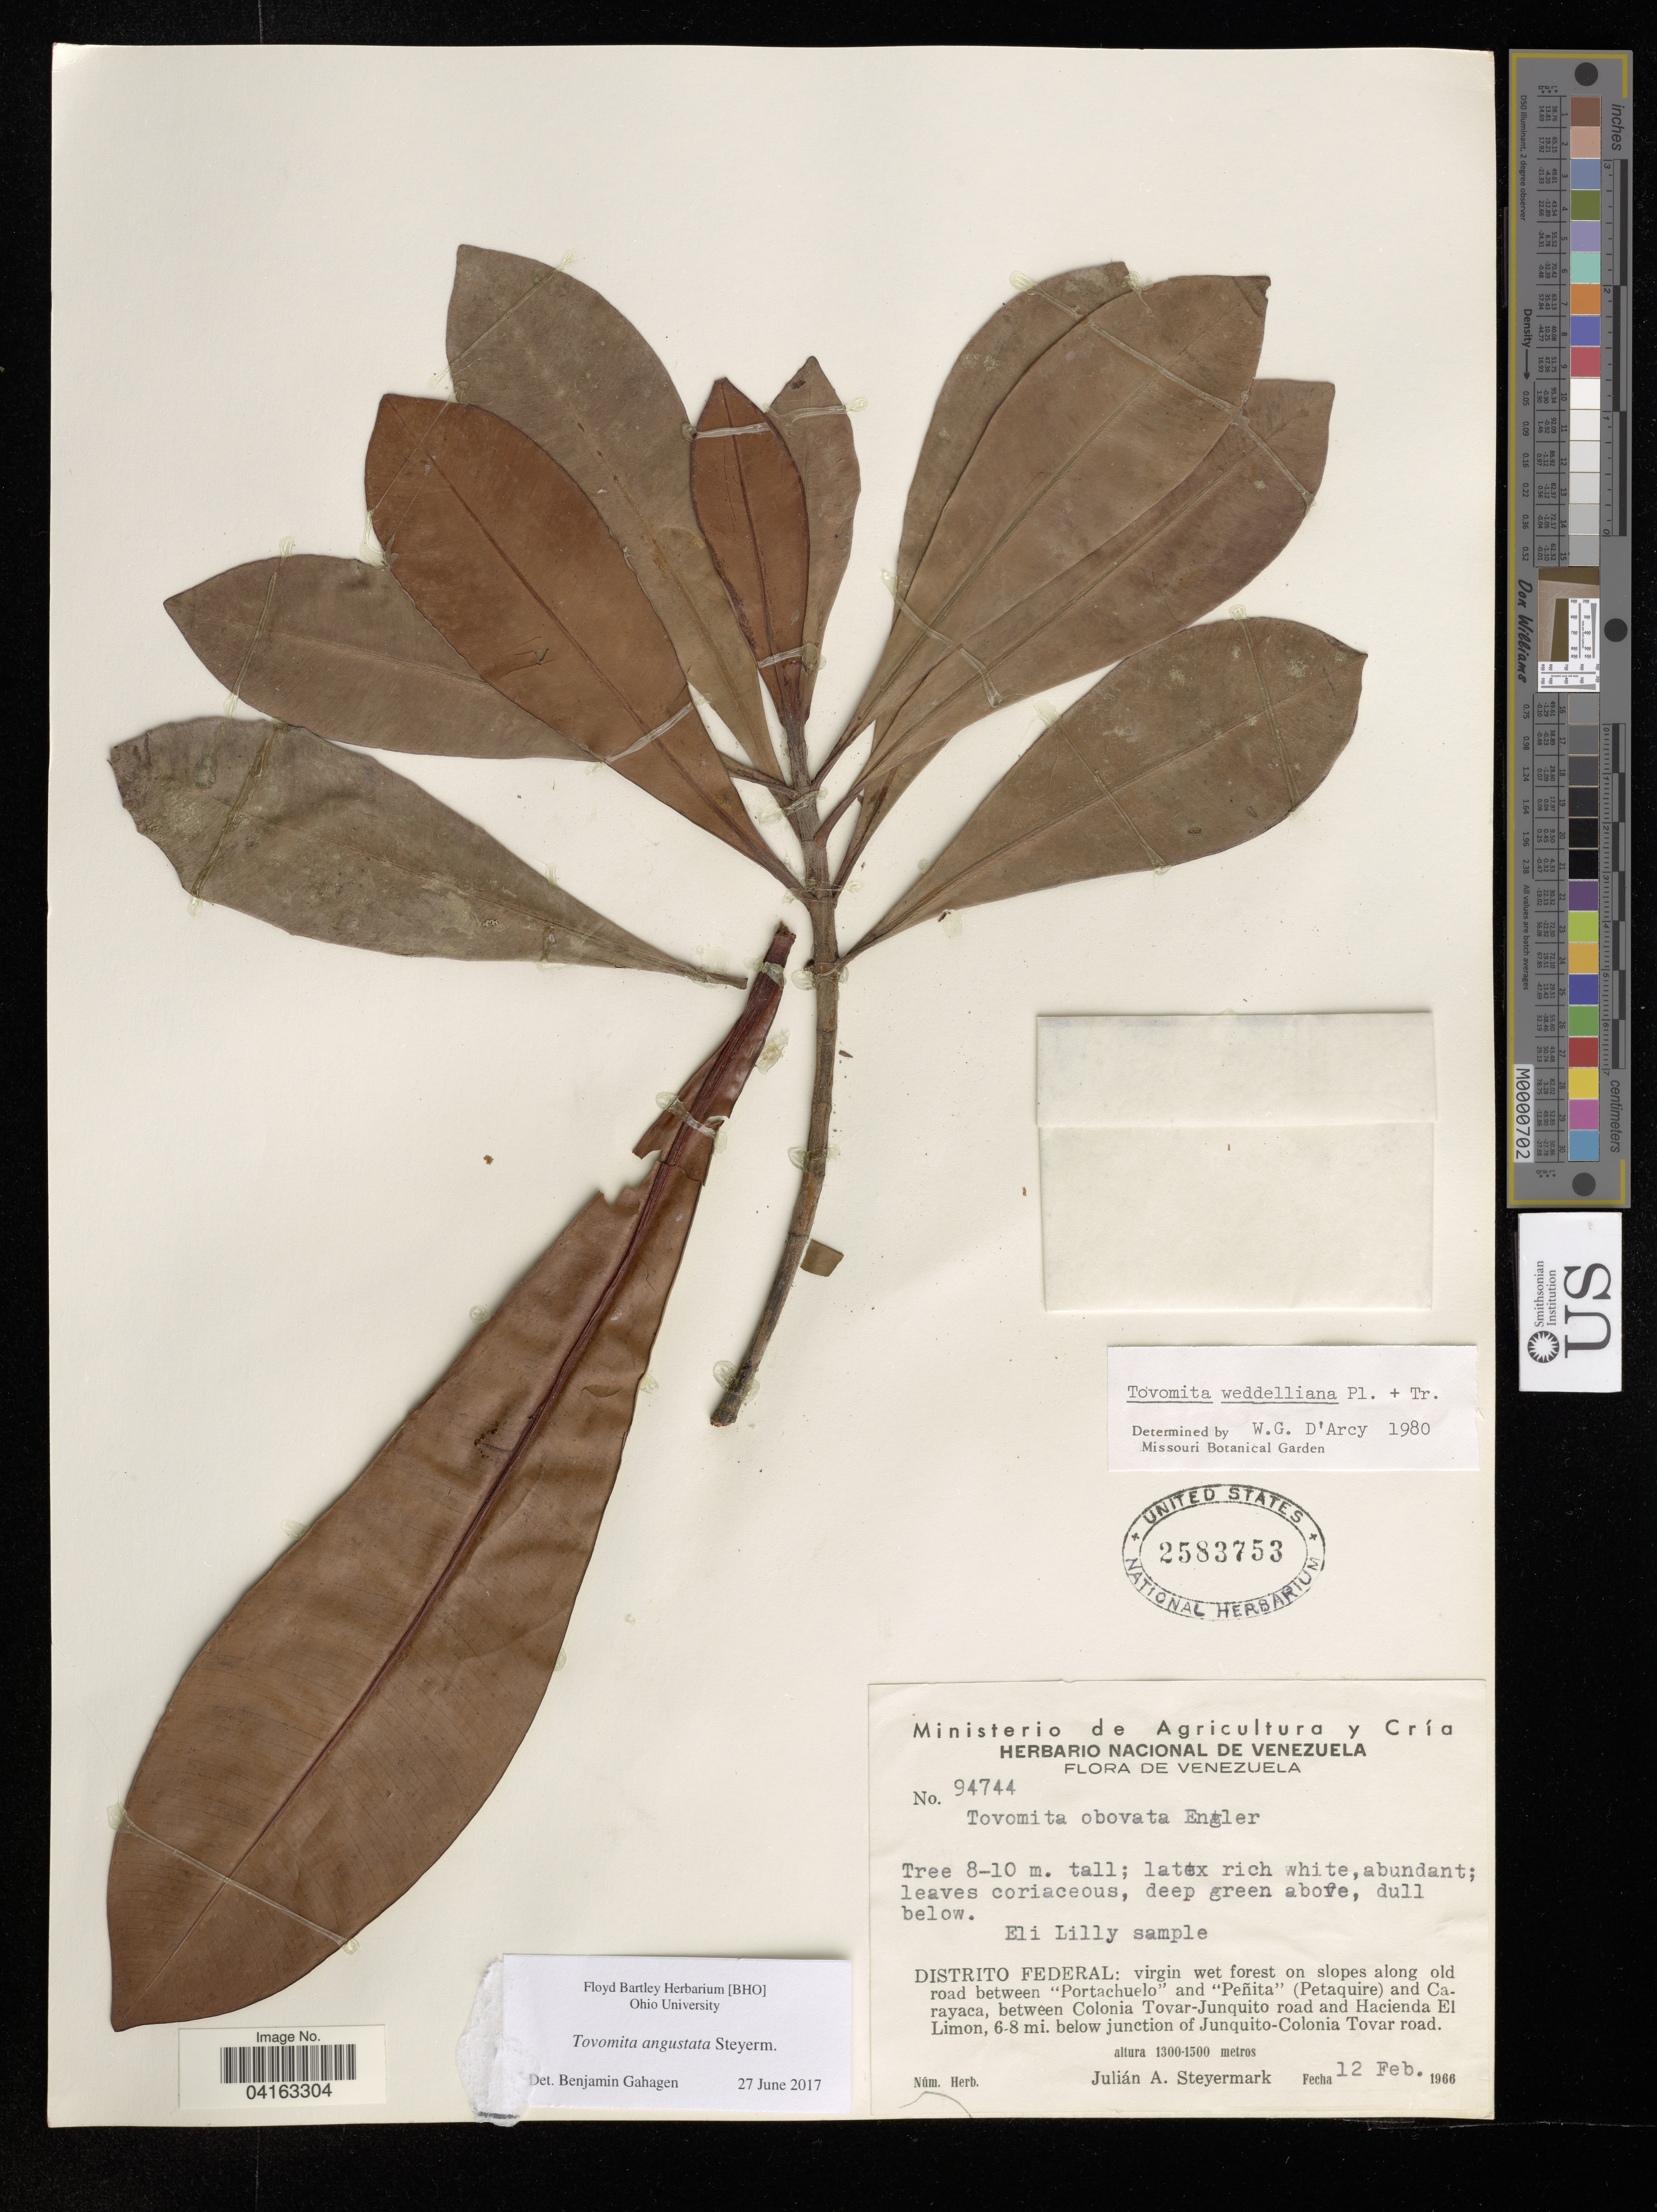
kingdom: Plantae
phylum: Tracheophyta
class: Magnoliopsida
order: Malpighiales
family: Clusiaceae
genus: Tovomita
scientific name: Tovomita angustata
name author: Steyerm.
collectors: J. Steyermark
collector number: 94744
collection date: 1966-02-12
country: Venezuela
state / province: Federal Capital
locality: Along old road between "Portachuelo" and "Peñita" (Petaquire) and Carayaca, between Colonia Tovar-Junquito road and Hacienda El Limon, 6-8 mi. below junction of Junquito-Colonia Tovar road.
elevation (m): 1300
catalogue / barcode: US 2583753